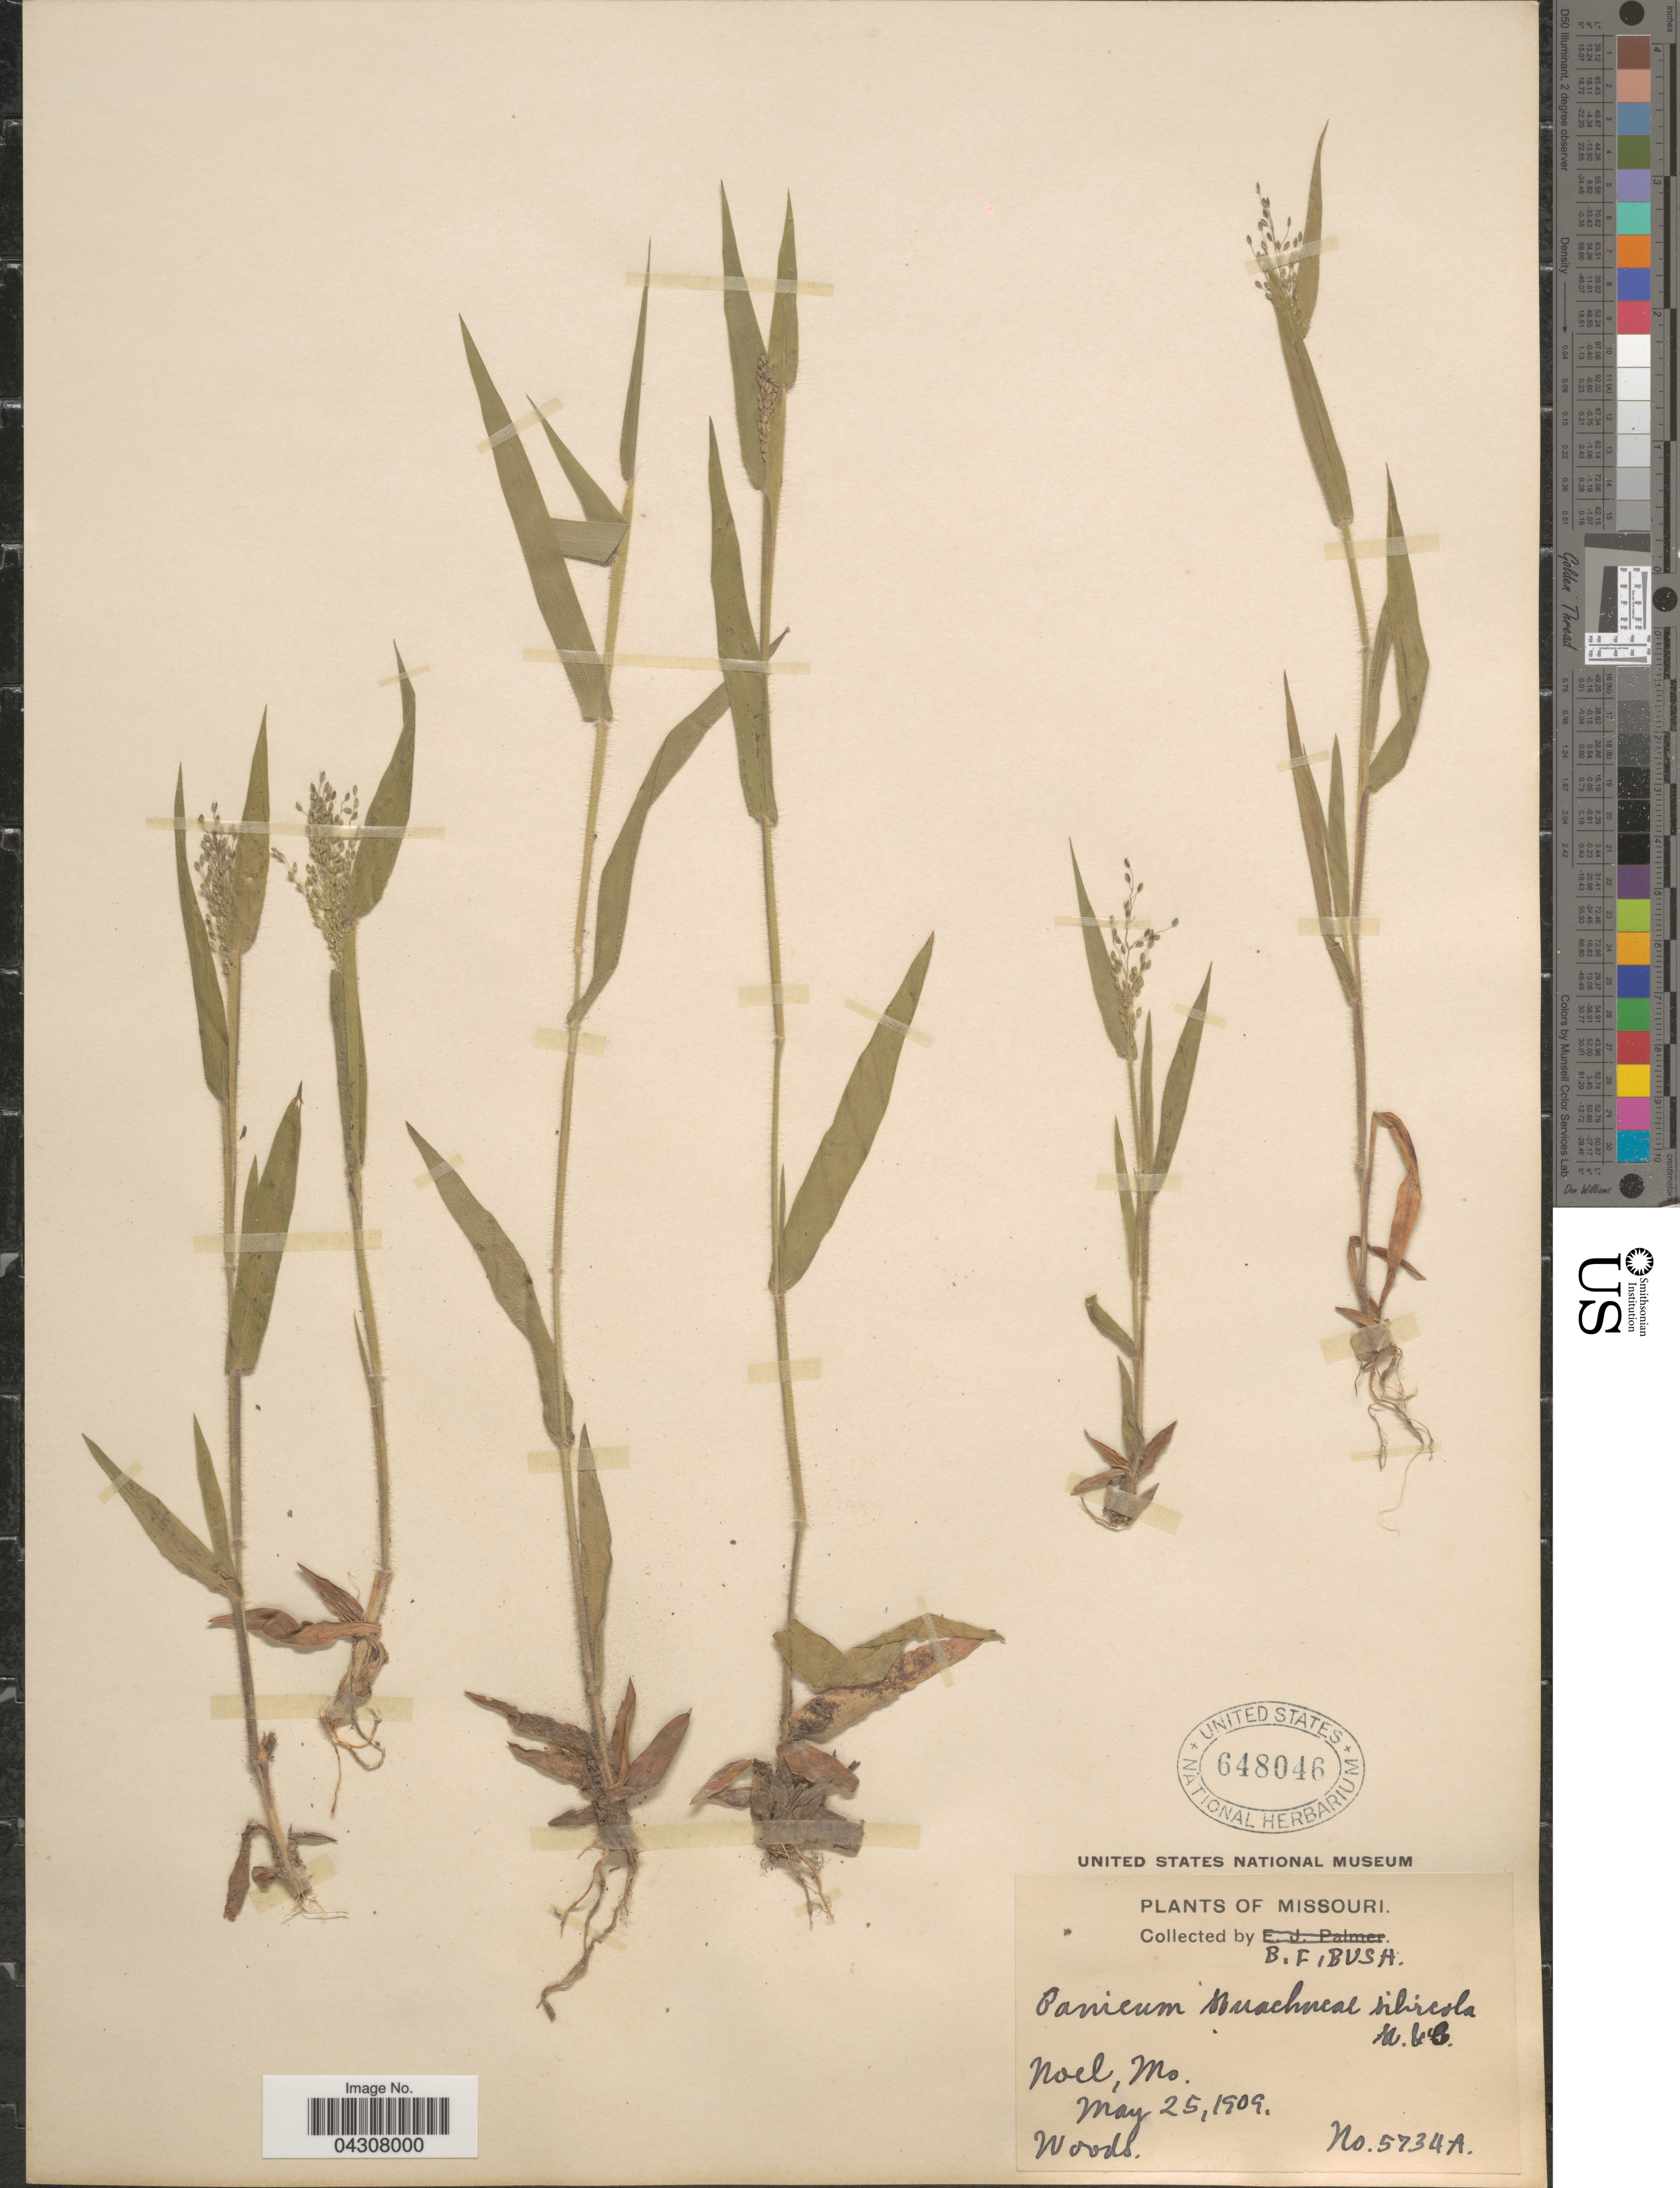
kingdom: Plantae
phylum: Tracheophyta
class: Liliopsida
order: Poales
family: Poaceae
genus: Dichanthelium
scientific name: Dichanthelium acuminatum var. acuminatum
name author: (Sw.) Gould & C.A. Clark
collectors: B. F. Bush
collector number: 5734A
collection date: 1909-05-25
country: United States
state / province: Missouri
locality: Noel.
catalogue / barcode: US 648046